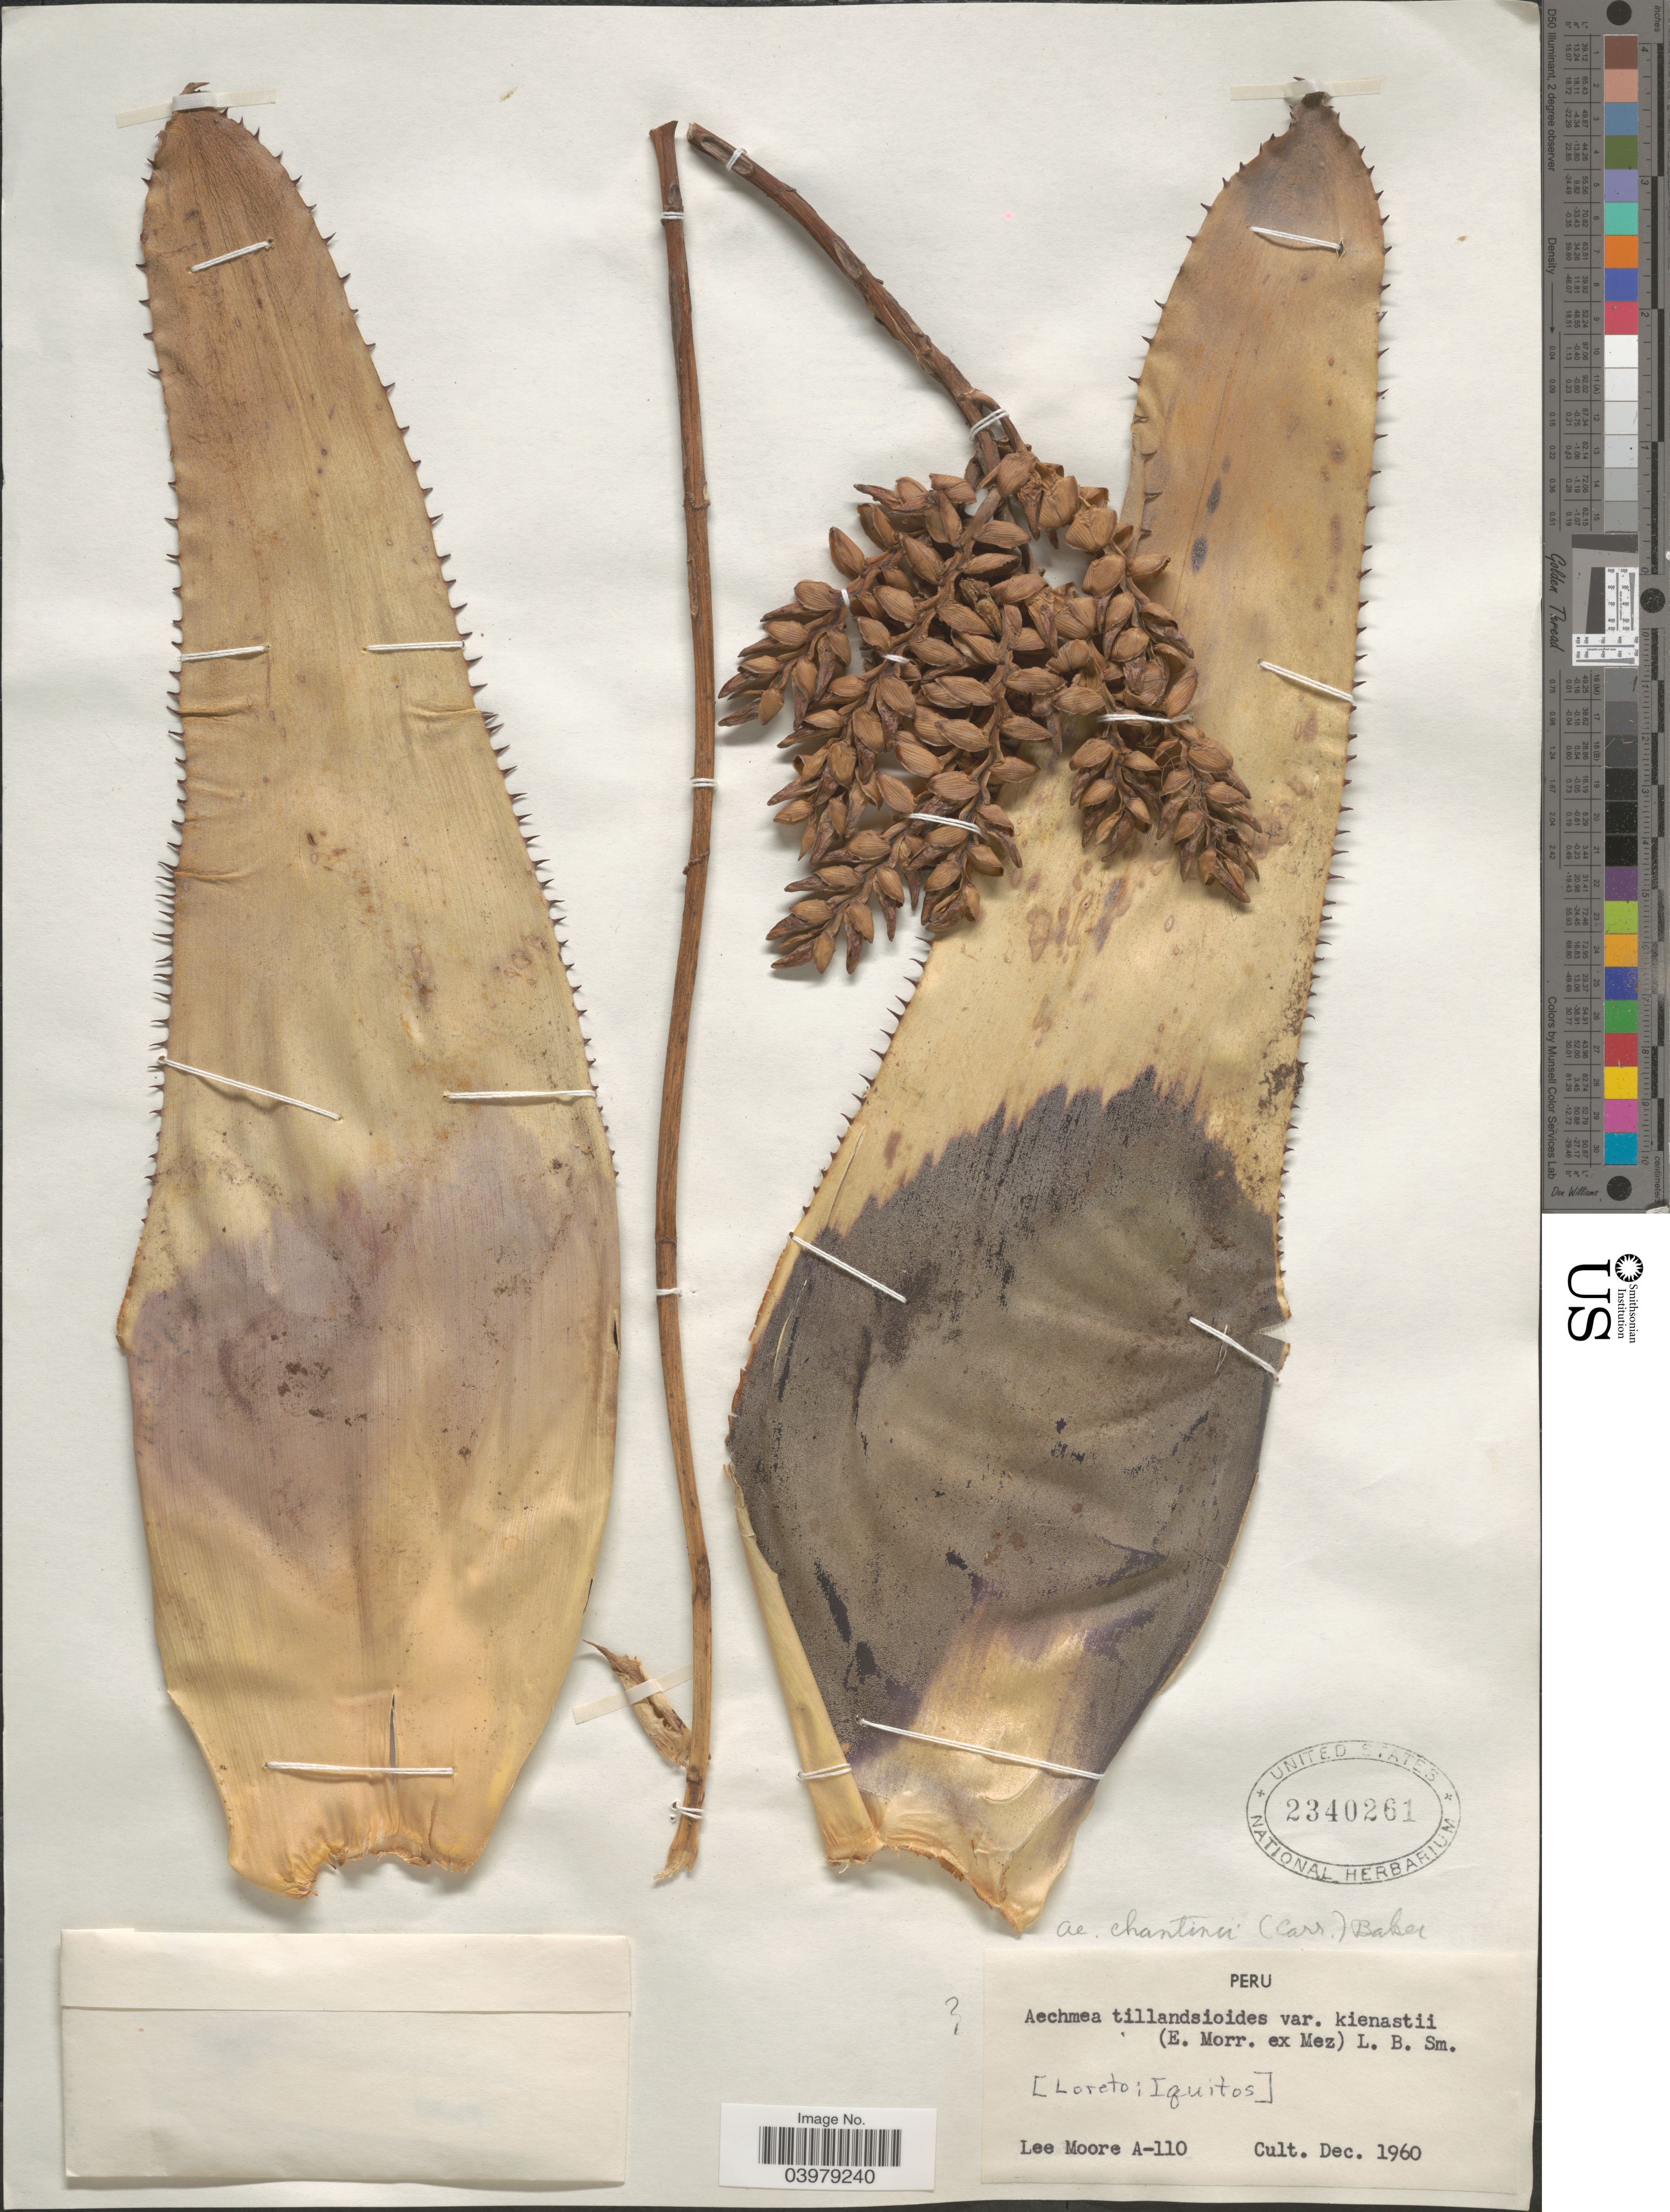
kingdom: Plantae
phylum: Tracheophyta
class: Liliopsida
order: Poales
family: Bromeliaceae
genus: Aechmea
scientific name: Aechmea chantinii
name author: (Carrière) Baker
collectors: L. Moore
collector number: A-110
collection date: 1960-12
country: Peru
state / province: Loreto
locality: Iquitos.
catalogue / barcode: US 2340261